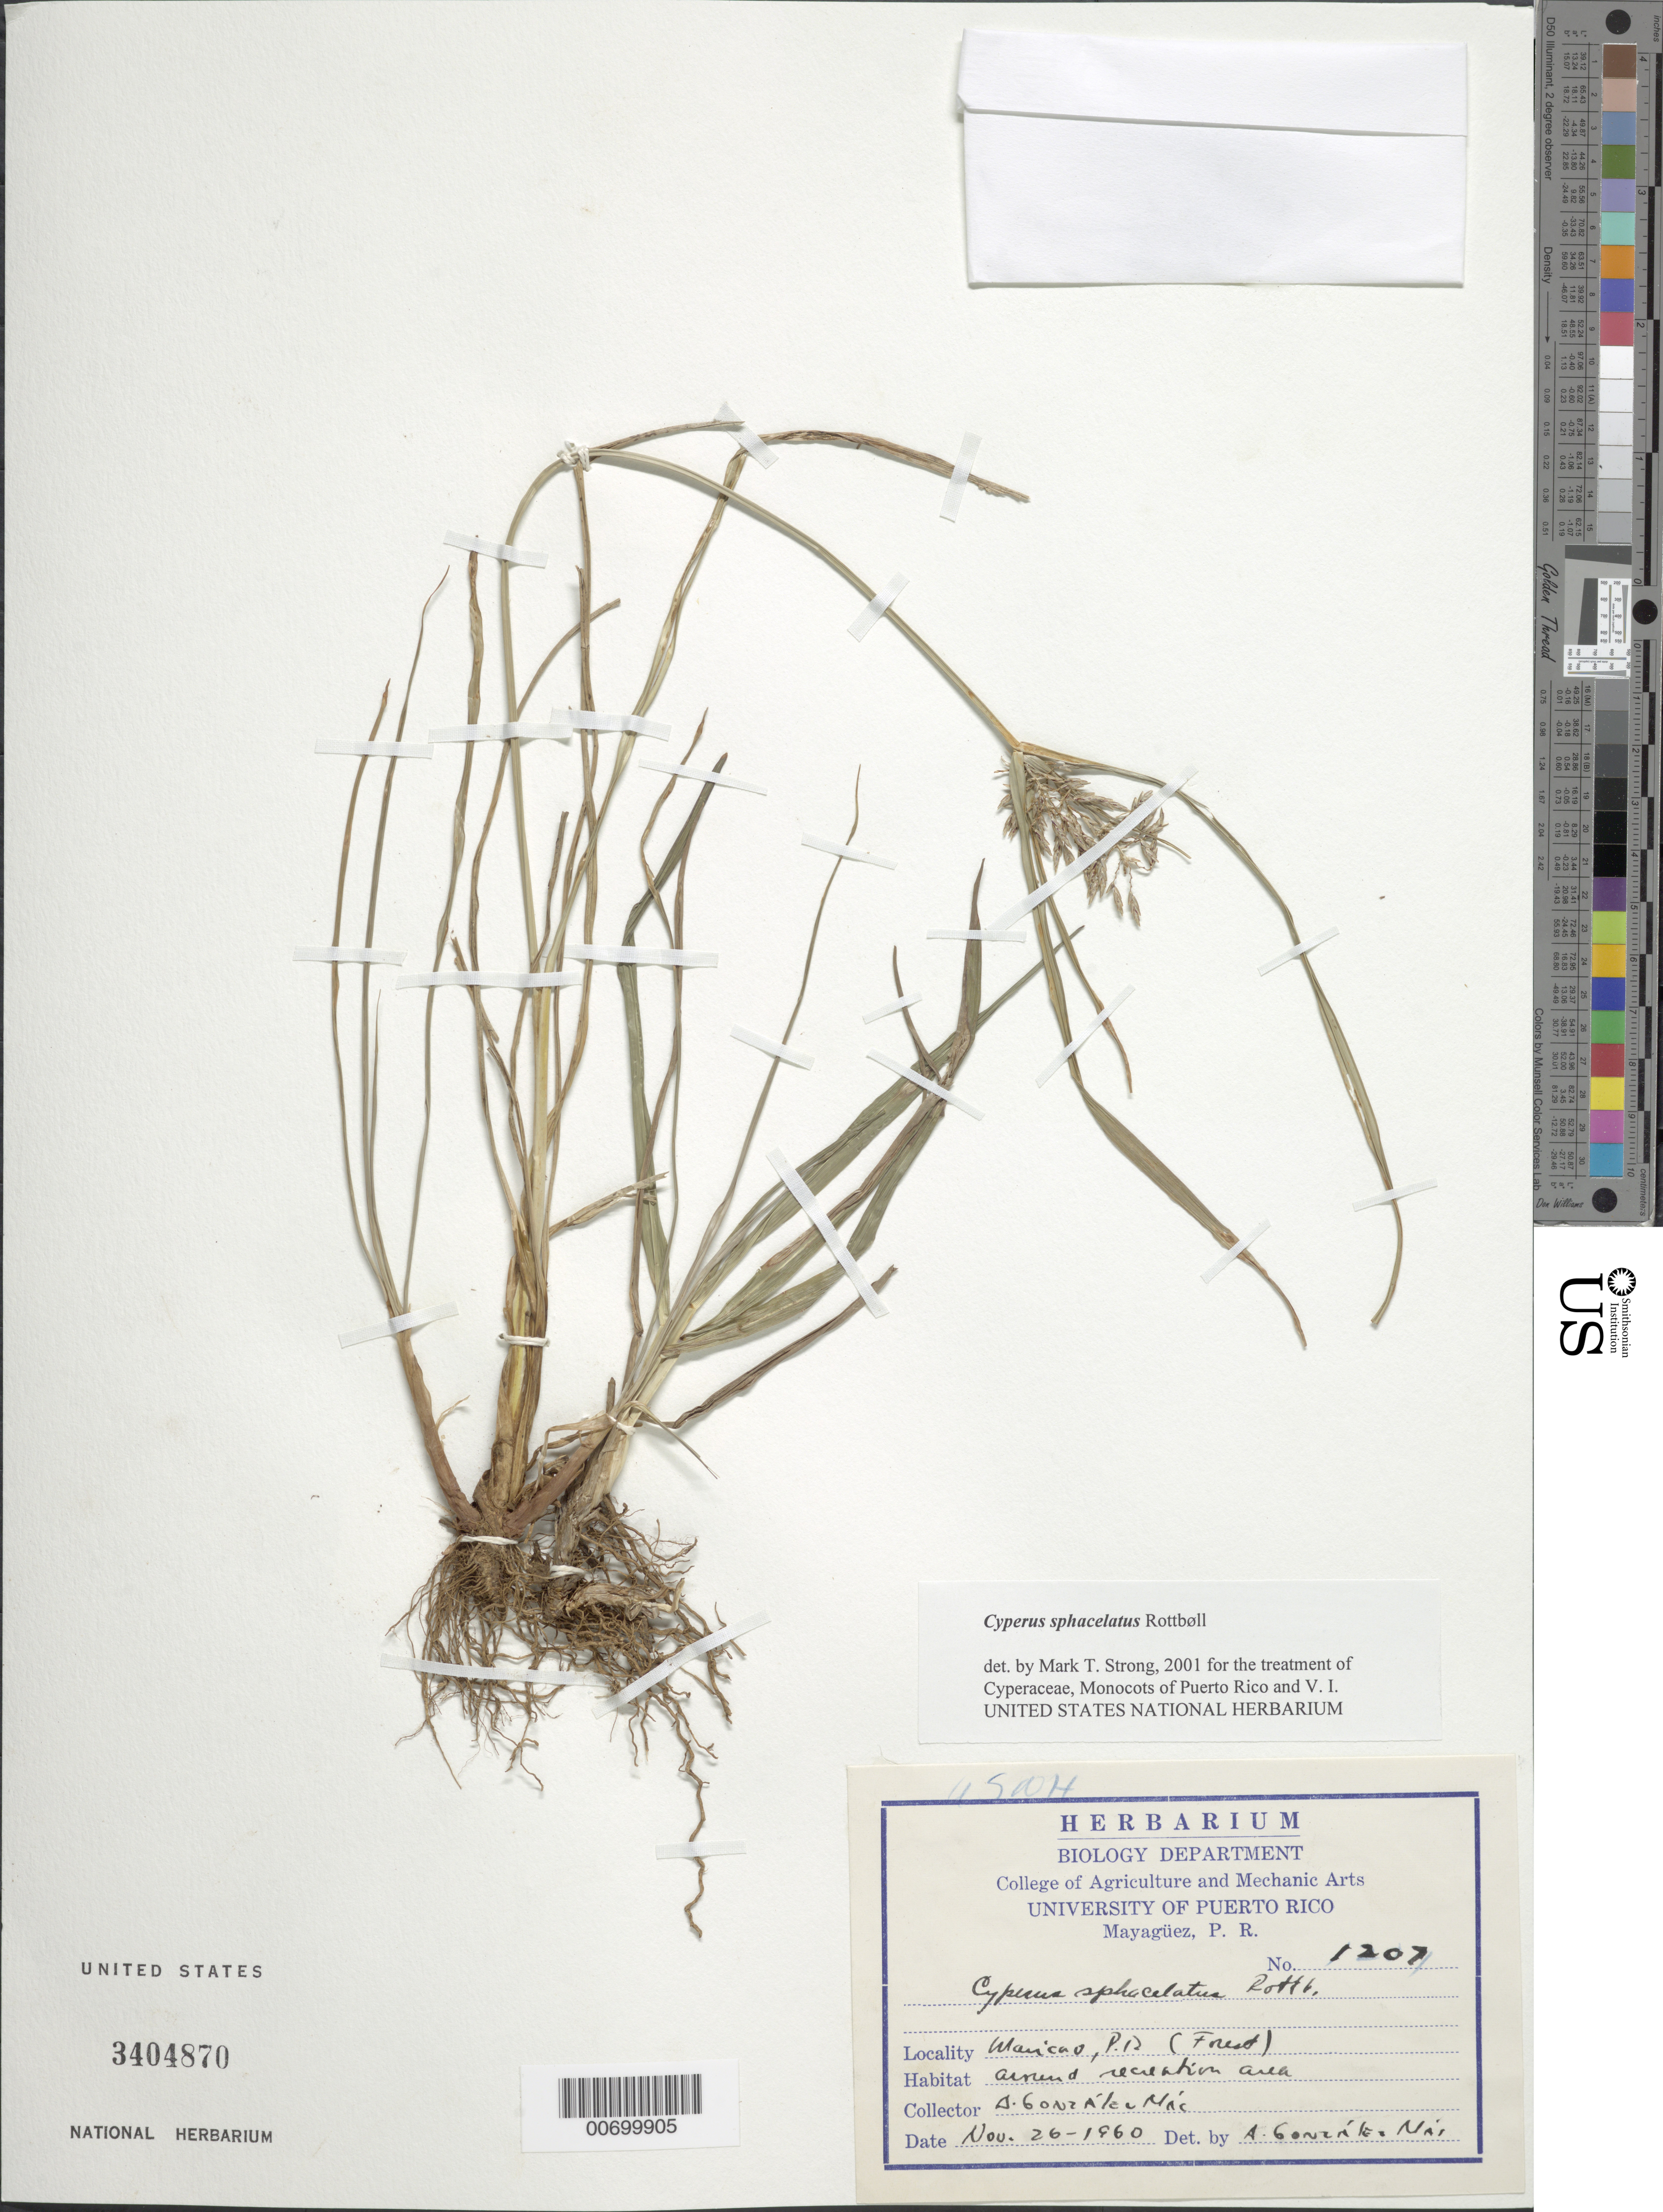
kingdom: Plantae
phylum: Tracheophyta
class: Liliopsida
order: Poales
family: Cyperaceae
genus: Cyperus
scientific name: Cyperus sphacelatus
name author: Rottb.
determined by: Strong, M. T., (US), Smithsonian Institution - National Museum of Natural History (UNITED STATES)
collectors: A. González Más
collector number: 1207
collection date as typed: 26 Nov 1960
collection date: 1960-11-26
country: Puerto Rico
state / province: Maricao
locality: Maricao: Forest.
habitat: Around recreation area.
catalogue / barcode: US 3404870